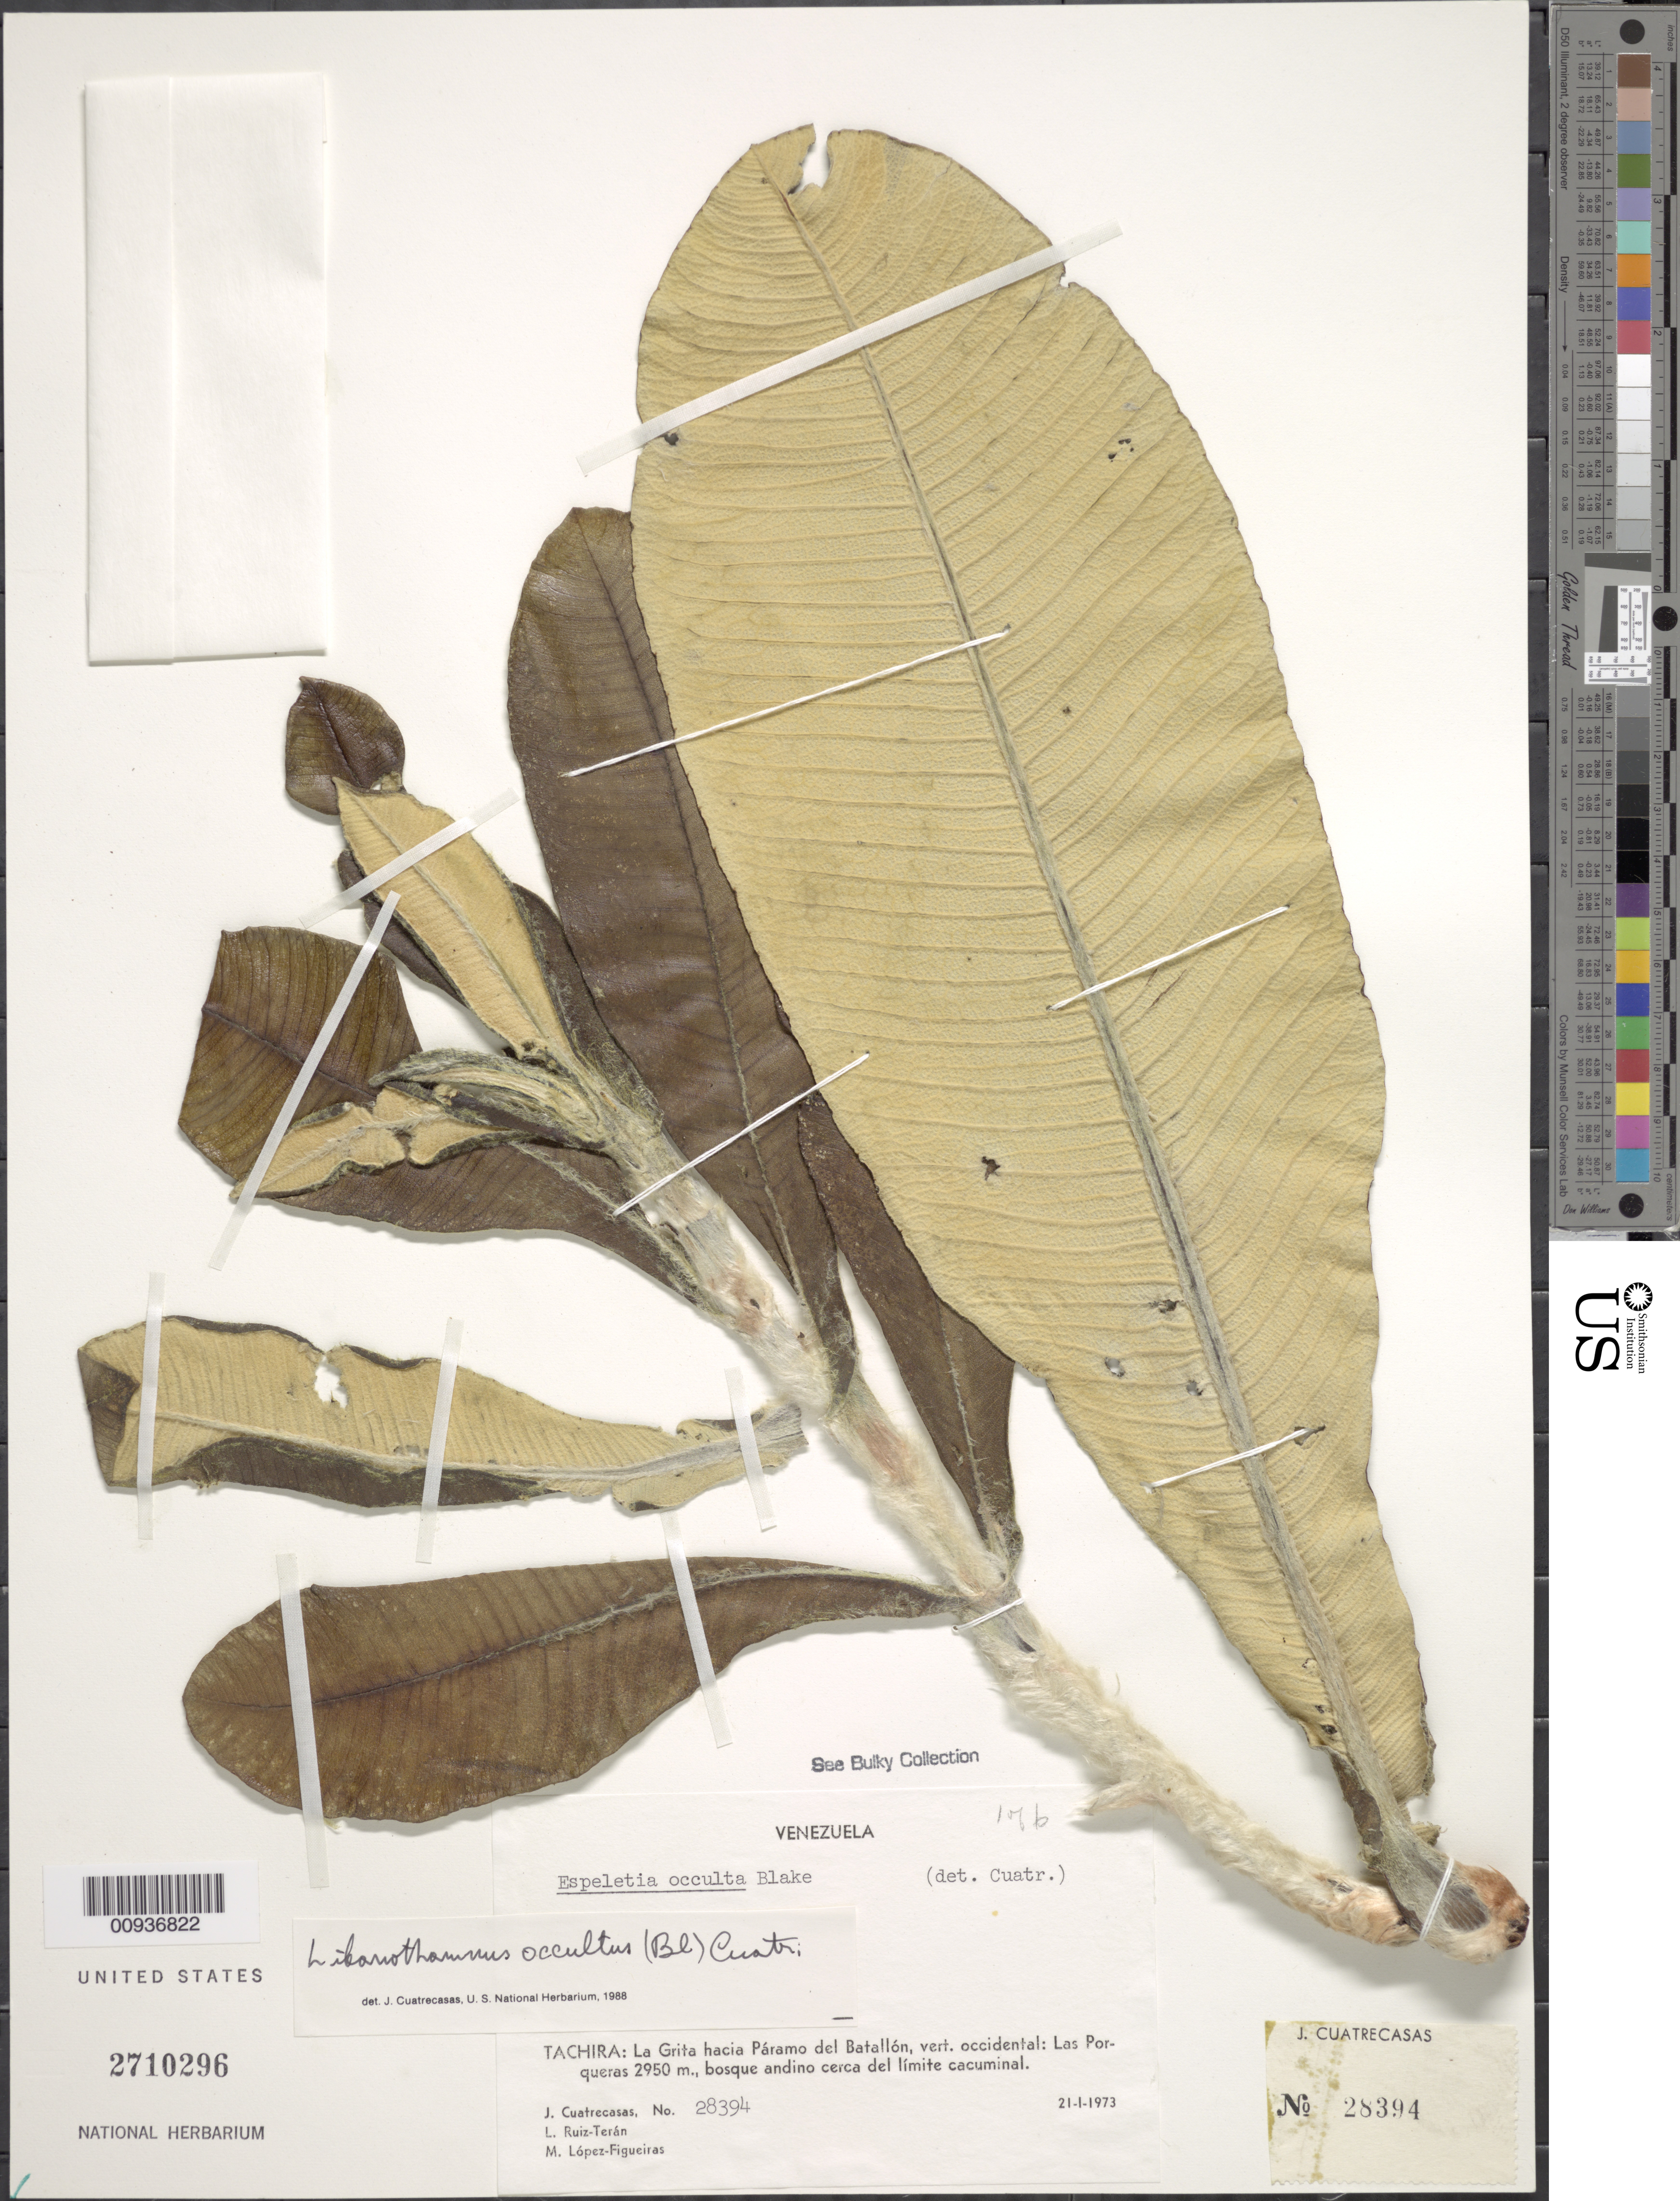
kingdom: Plantae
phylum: Tracheophyta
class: Magnoliopsida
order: Asterales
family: Asteraceae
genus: Libanothamnus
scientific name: Libanothamnus occultus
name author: (S.F. Blake) Cuatrec.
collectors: J. Cuatrecasas, L. E. Ruíz-Terán & M. López Figueiras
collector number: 28394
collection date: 1973-01-21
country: Venezuela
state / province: Táchira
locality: La Grita hacia Páramo del Batallón, vert. Occidental: Las Porqueras.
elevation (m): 2950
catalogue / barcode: US 2710296